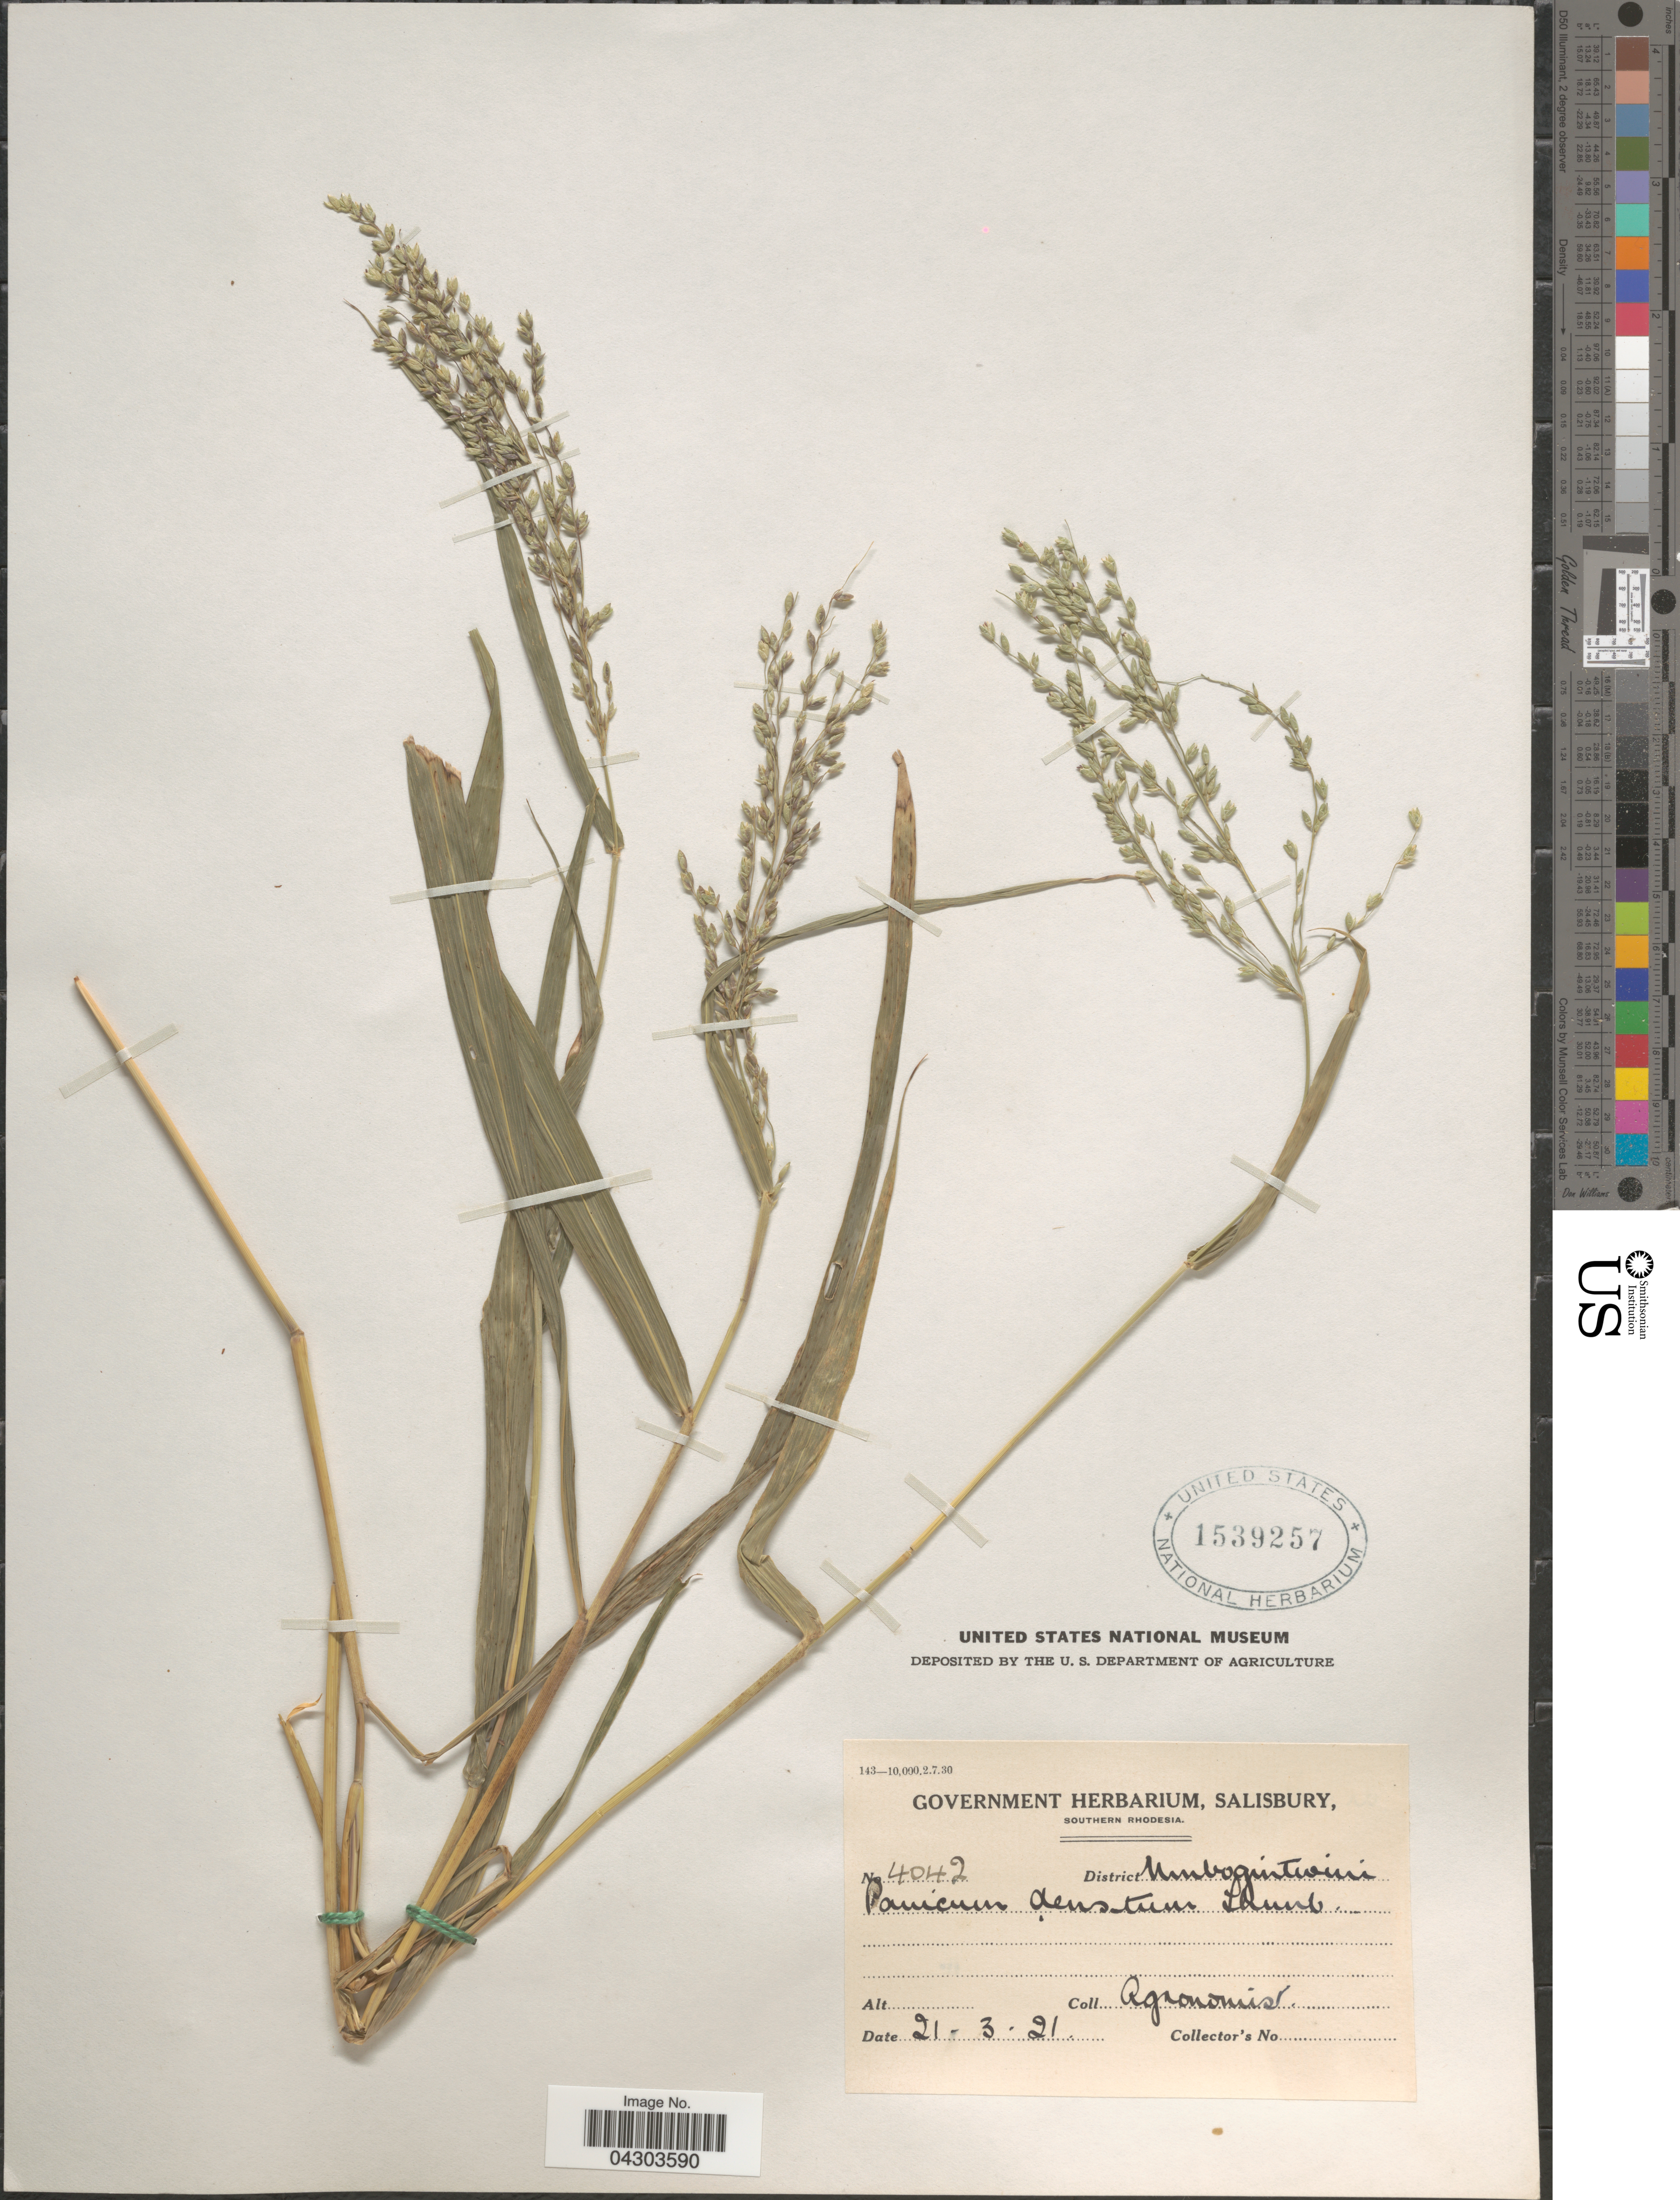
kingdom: Plantae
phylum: Tracheophyta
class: Liliopsida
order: Poales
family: Poaceae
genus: Panicum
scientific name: Panicum deustum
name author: Thunb.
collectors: Agronomist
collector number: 4042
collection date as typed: Transcribed d/m/y: 21/3/21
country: Zimbabwe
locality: Southern Rhodesia.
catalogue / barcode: US 1539257